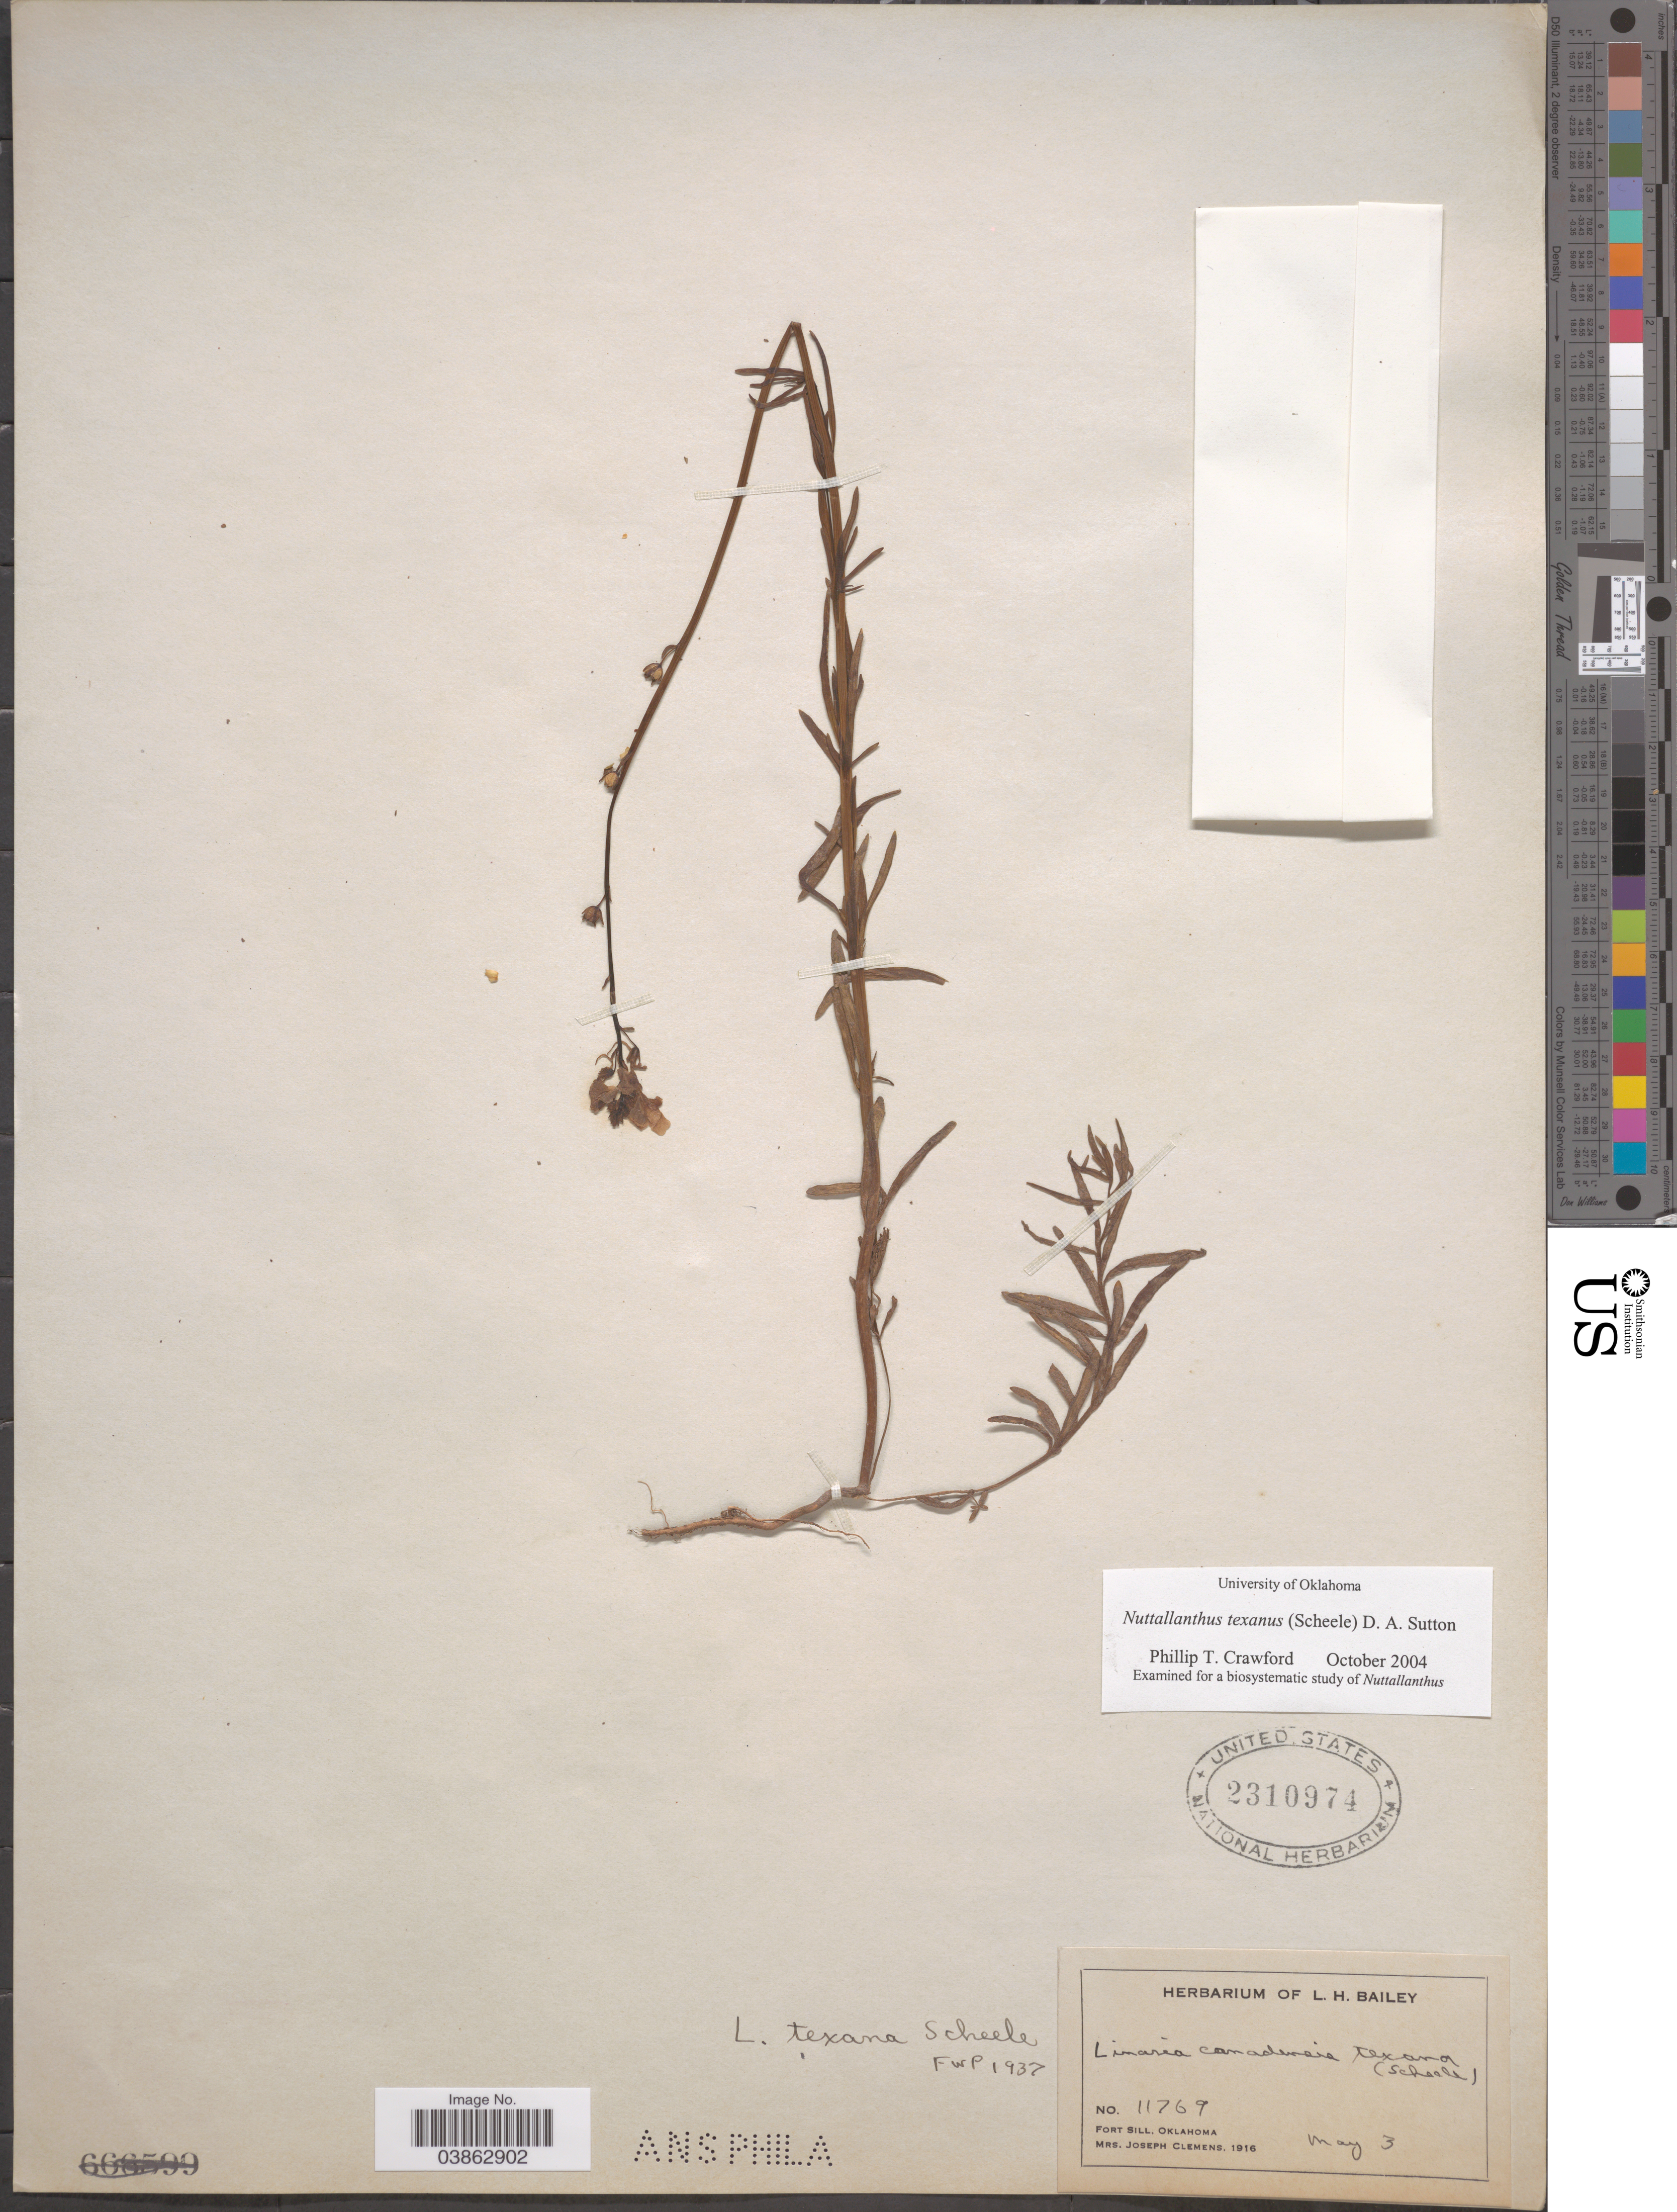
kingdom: Plantae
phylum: Tracheophyta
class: Magnoliopsida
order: Lamiales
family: Plantaginaceae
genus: Linaria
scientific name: Linaria texana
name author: Scheele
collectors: J. Clemens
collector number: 11769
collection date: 1916-05-03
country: United States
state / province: Oklahoma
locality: Fort Sill.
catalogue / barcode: US 2310974